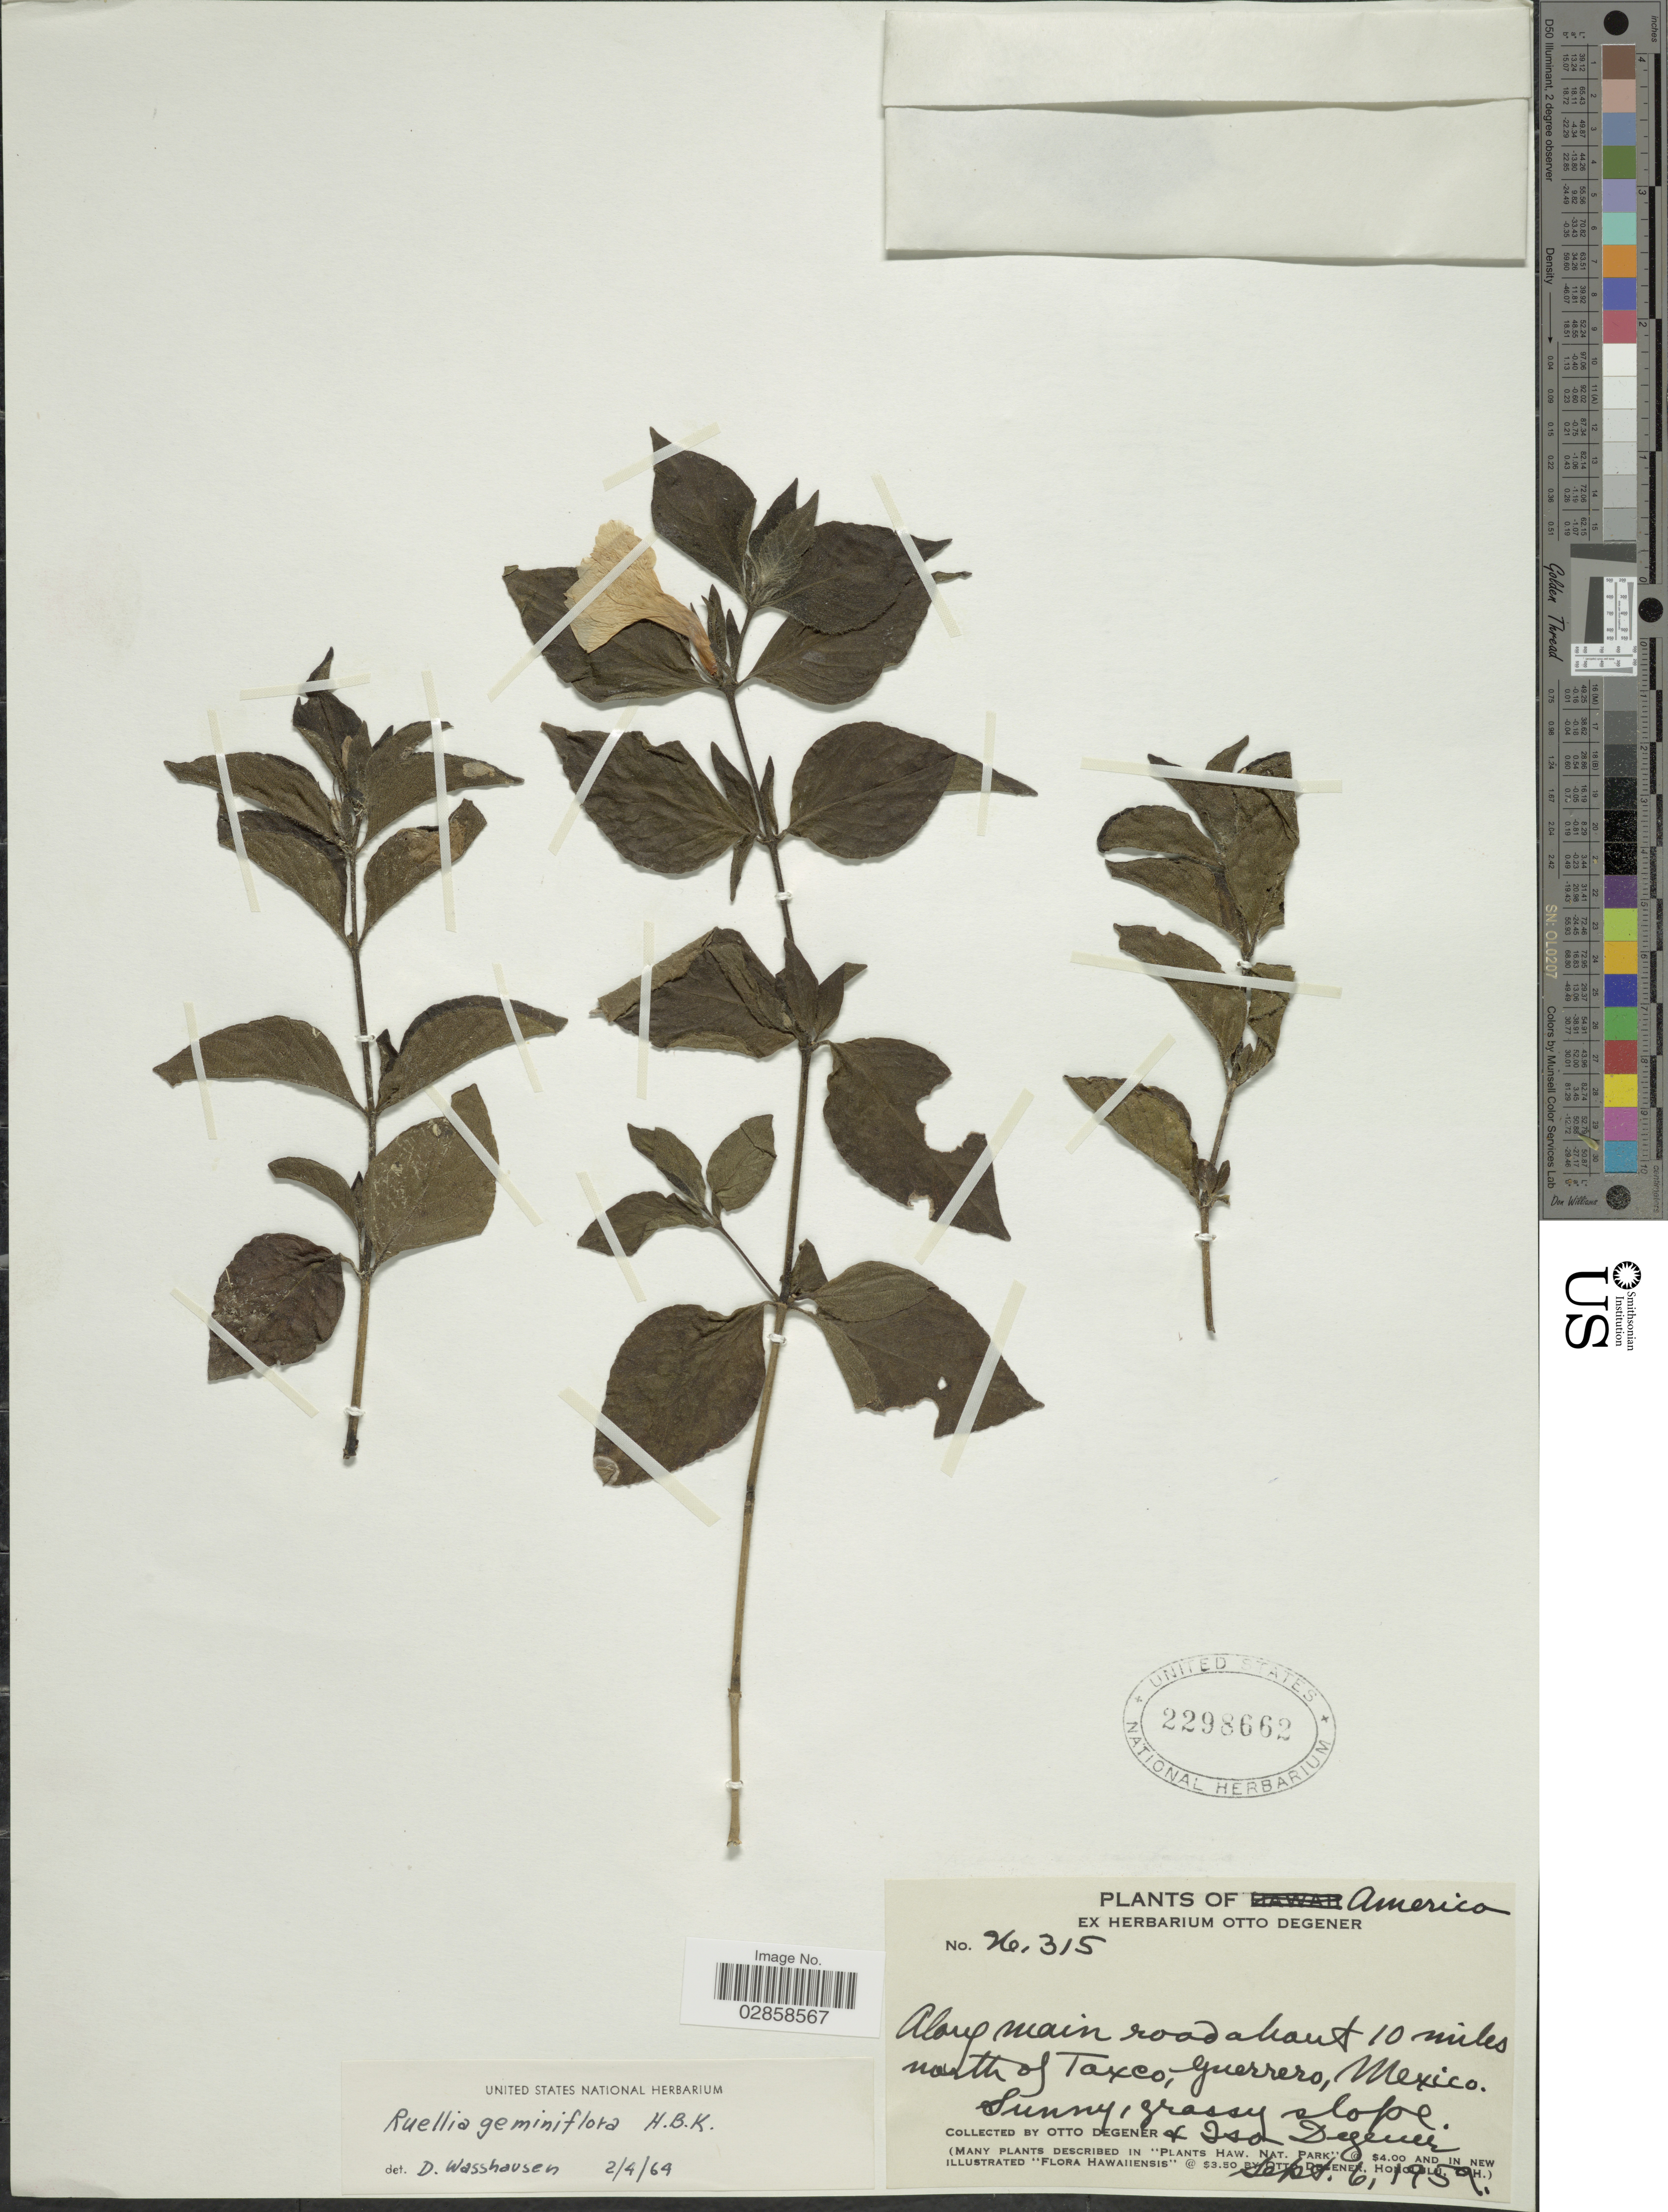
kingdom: Plantae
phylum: Tracheophyta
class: Magnoliopsida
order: Lamiales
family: Acanthaceae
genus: Ruellia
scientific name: Ruellia hookeriana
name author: (Nees) Hemsl.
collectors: O. Degener & I. Degener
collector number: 26315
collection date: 1959-09-06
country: Mexico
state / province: Guerrero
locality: Along main road about 10 miles north of Taxco.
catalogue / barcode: US 2298662